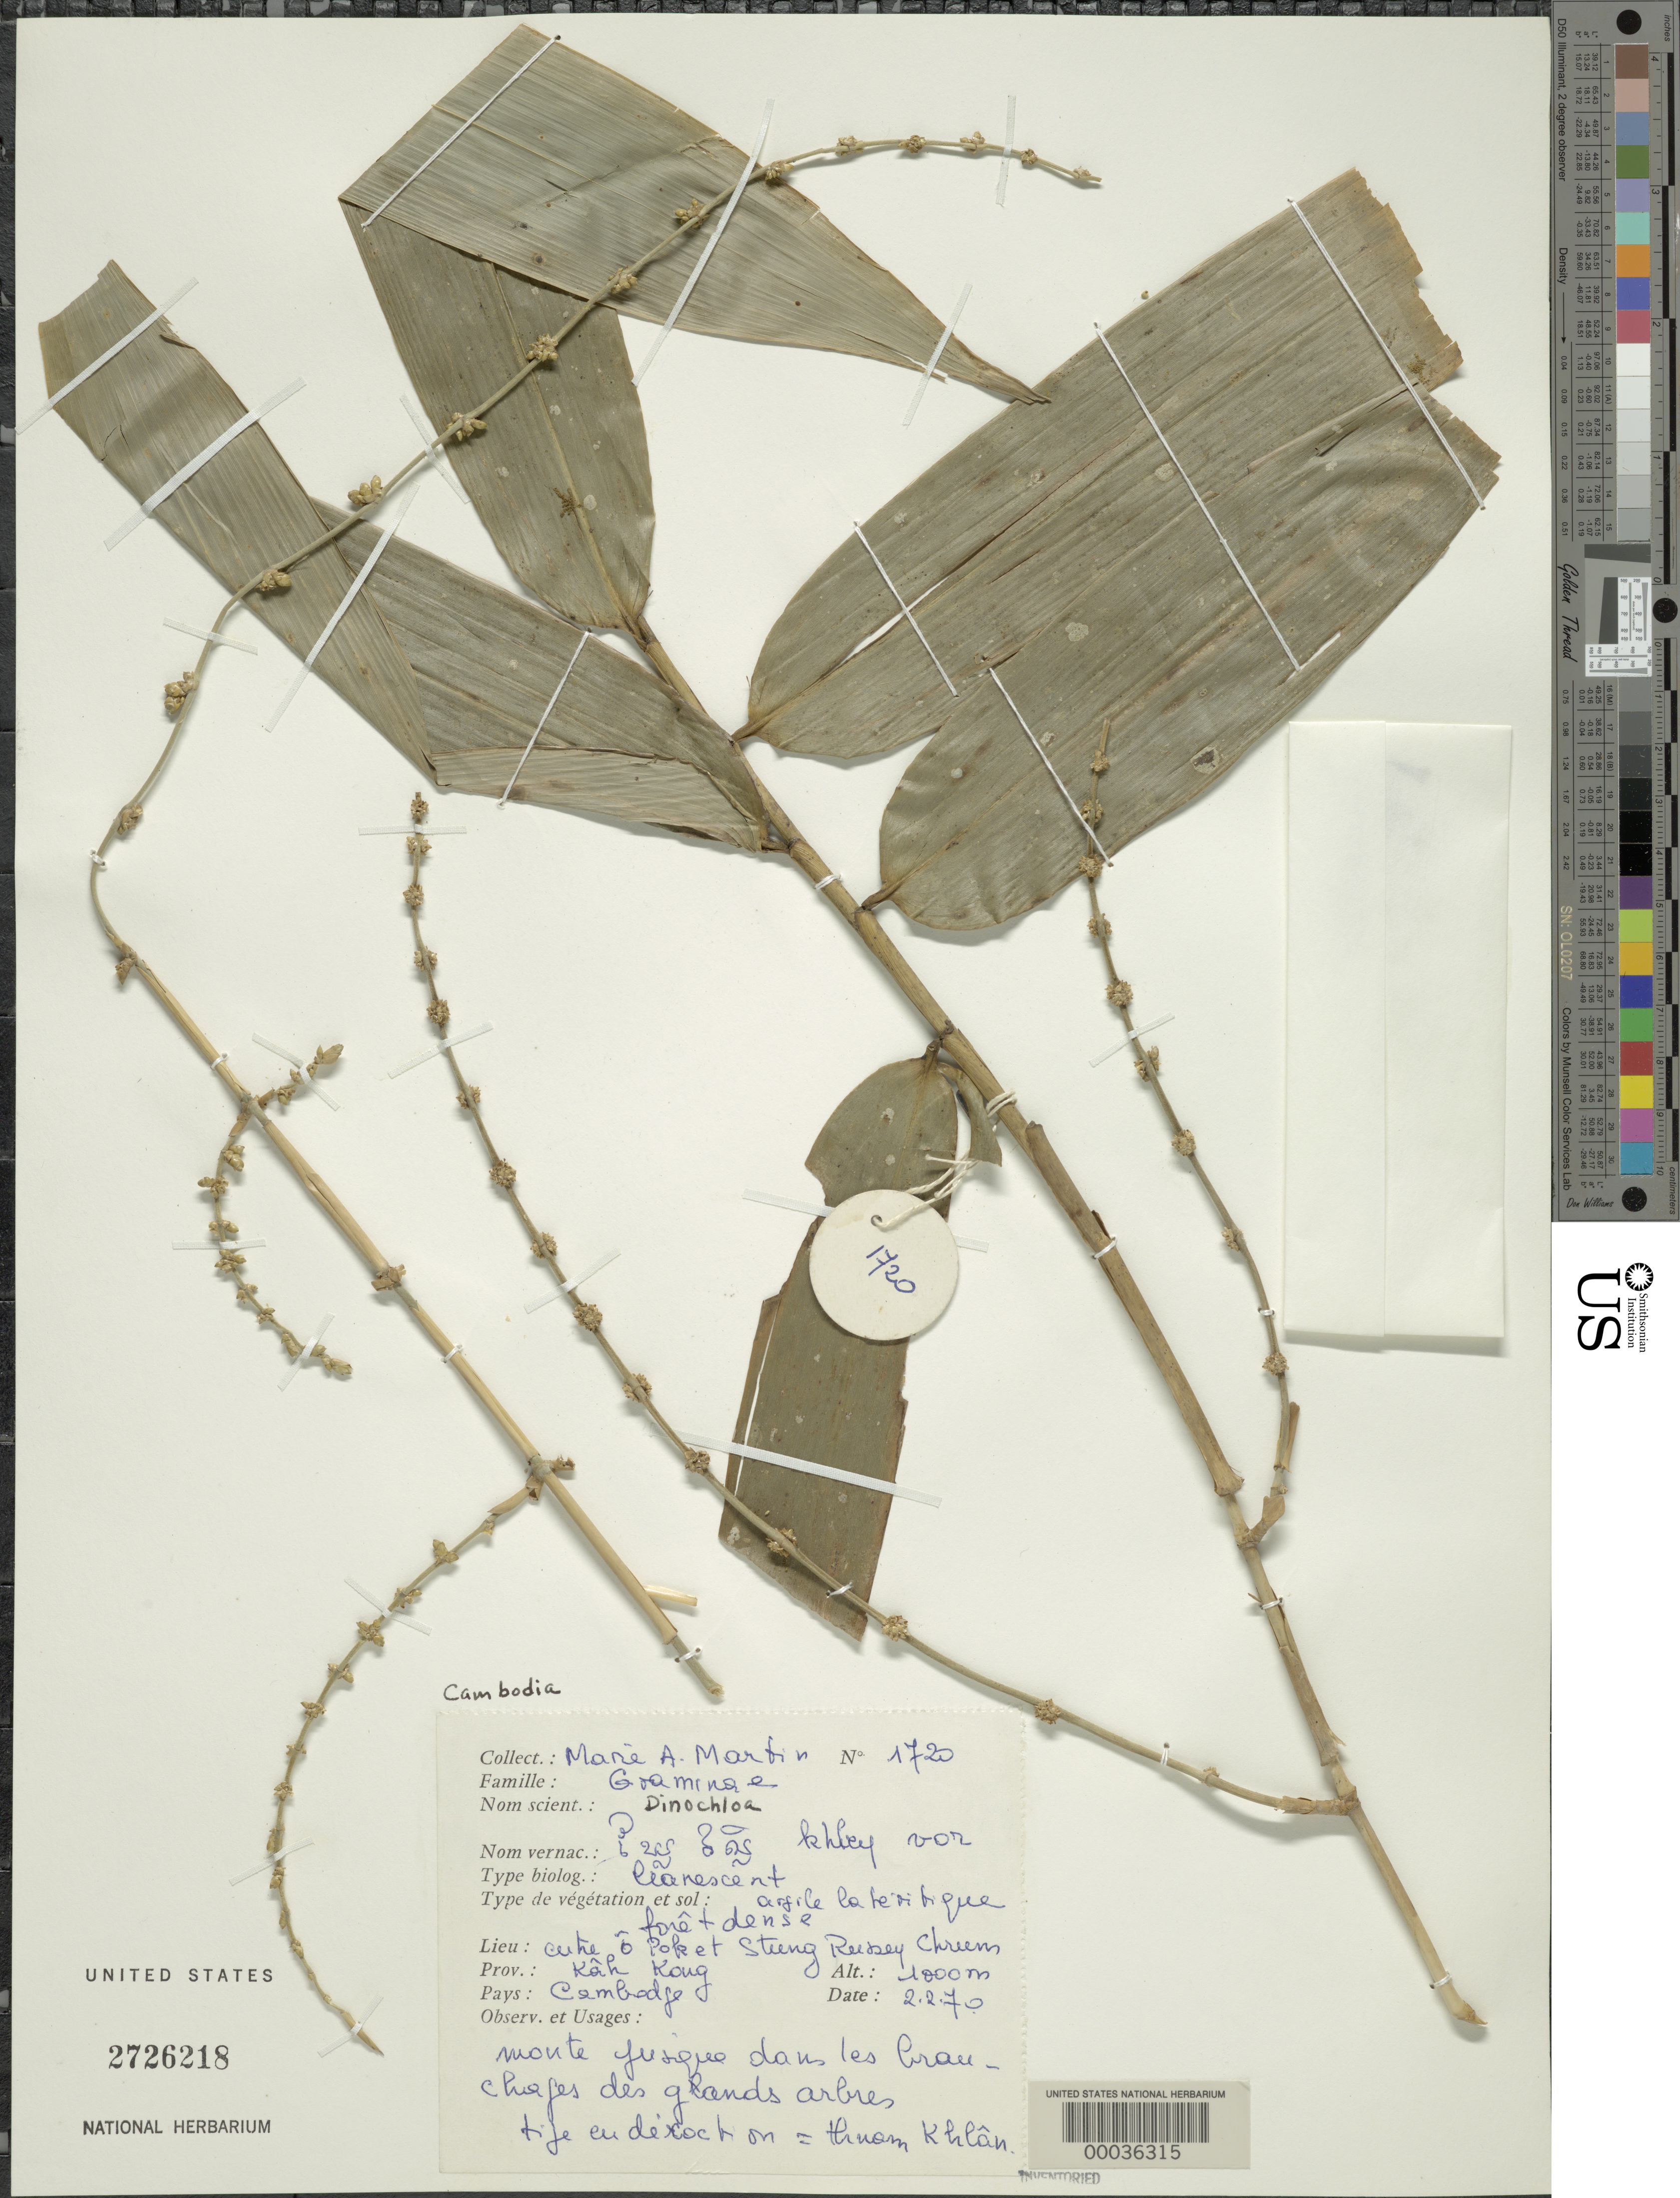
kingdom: Plantae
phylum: Tracheophyta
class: Liliopsida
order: Poales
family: Poaceae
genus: Dinochloa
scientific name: Dinochloa sp.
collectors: M. A. Martin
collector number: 1720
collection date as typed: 02 Feb 1970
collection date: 1970-02-02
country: Cambodia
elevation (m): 1000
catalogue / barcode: US 2726218